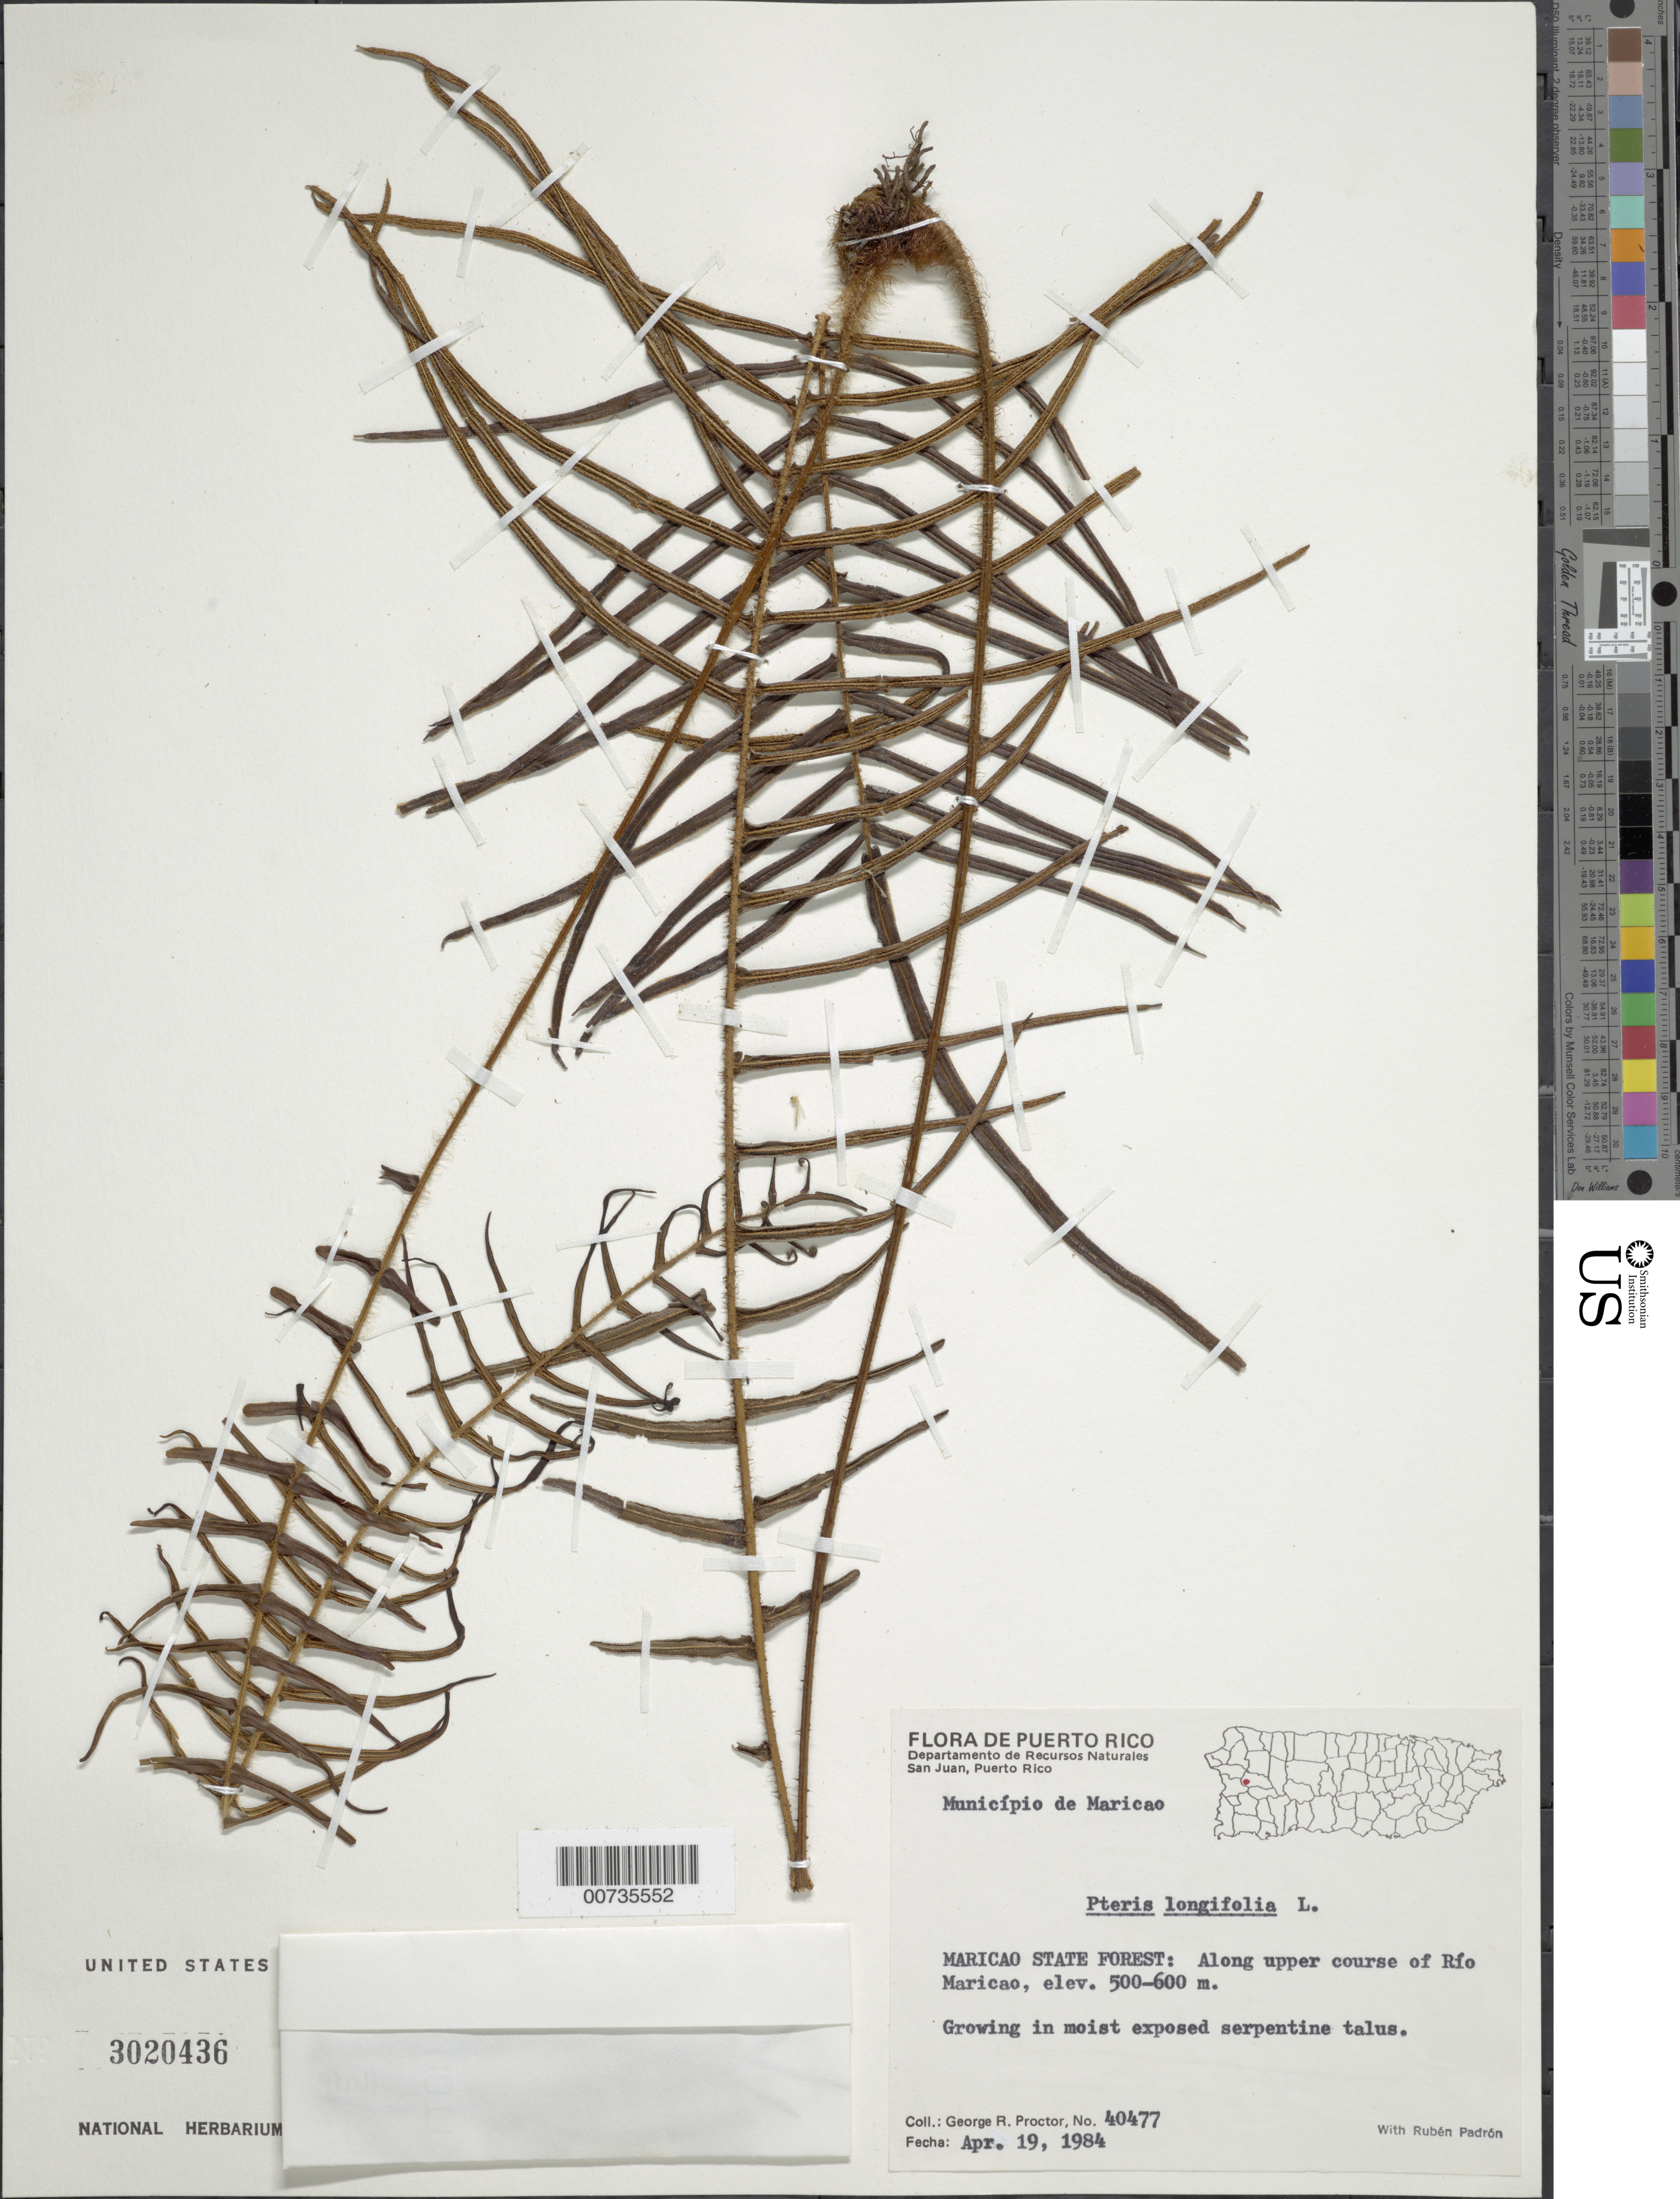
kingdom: Plantae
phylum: Tracheophyta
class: Polypodiopsida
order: Polypodiales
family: Pteridaceae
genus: Pteris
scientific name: Pteris longifolia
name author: L.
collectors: G. R. Proctor & R. Padrón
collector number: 40477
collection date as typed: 19 Apr 1984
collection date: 1984-04-19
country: Puerto Rico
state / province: Maricao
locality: Maricao State Forest: Along upper course of Río Maricao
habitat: Moist exposed serpentine talus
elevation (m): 500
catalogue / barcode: US 3020436